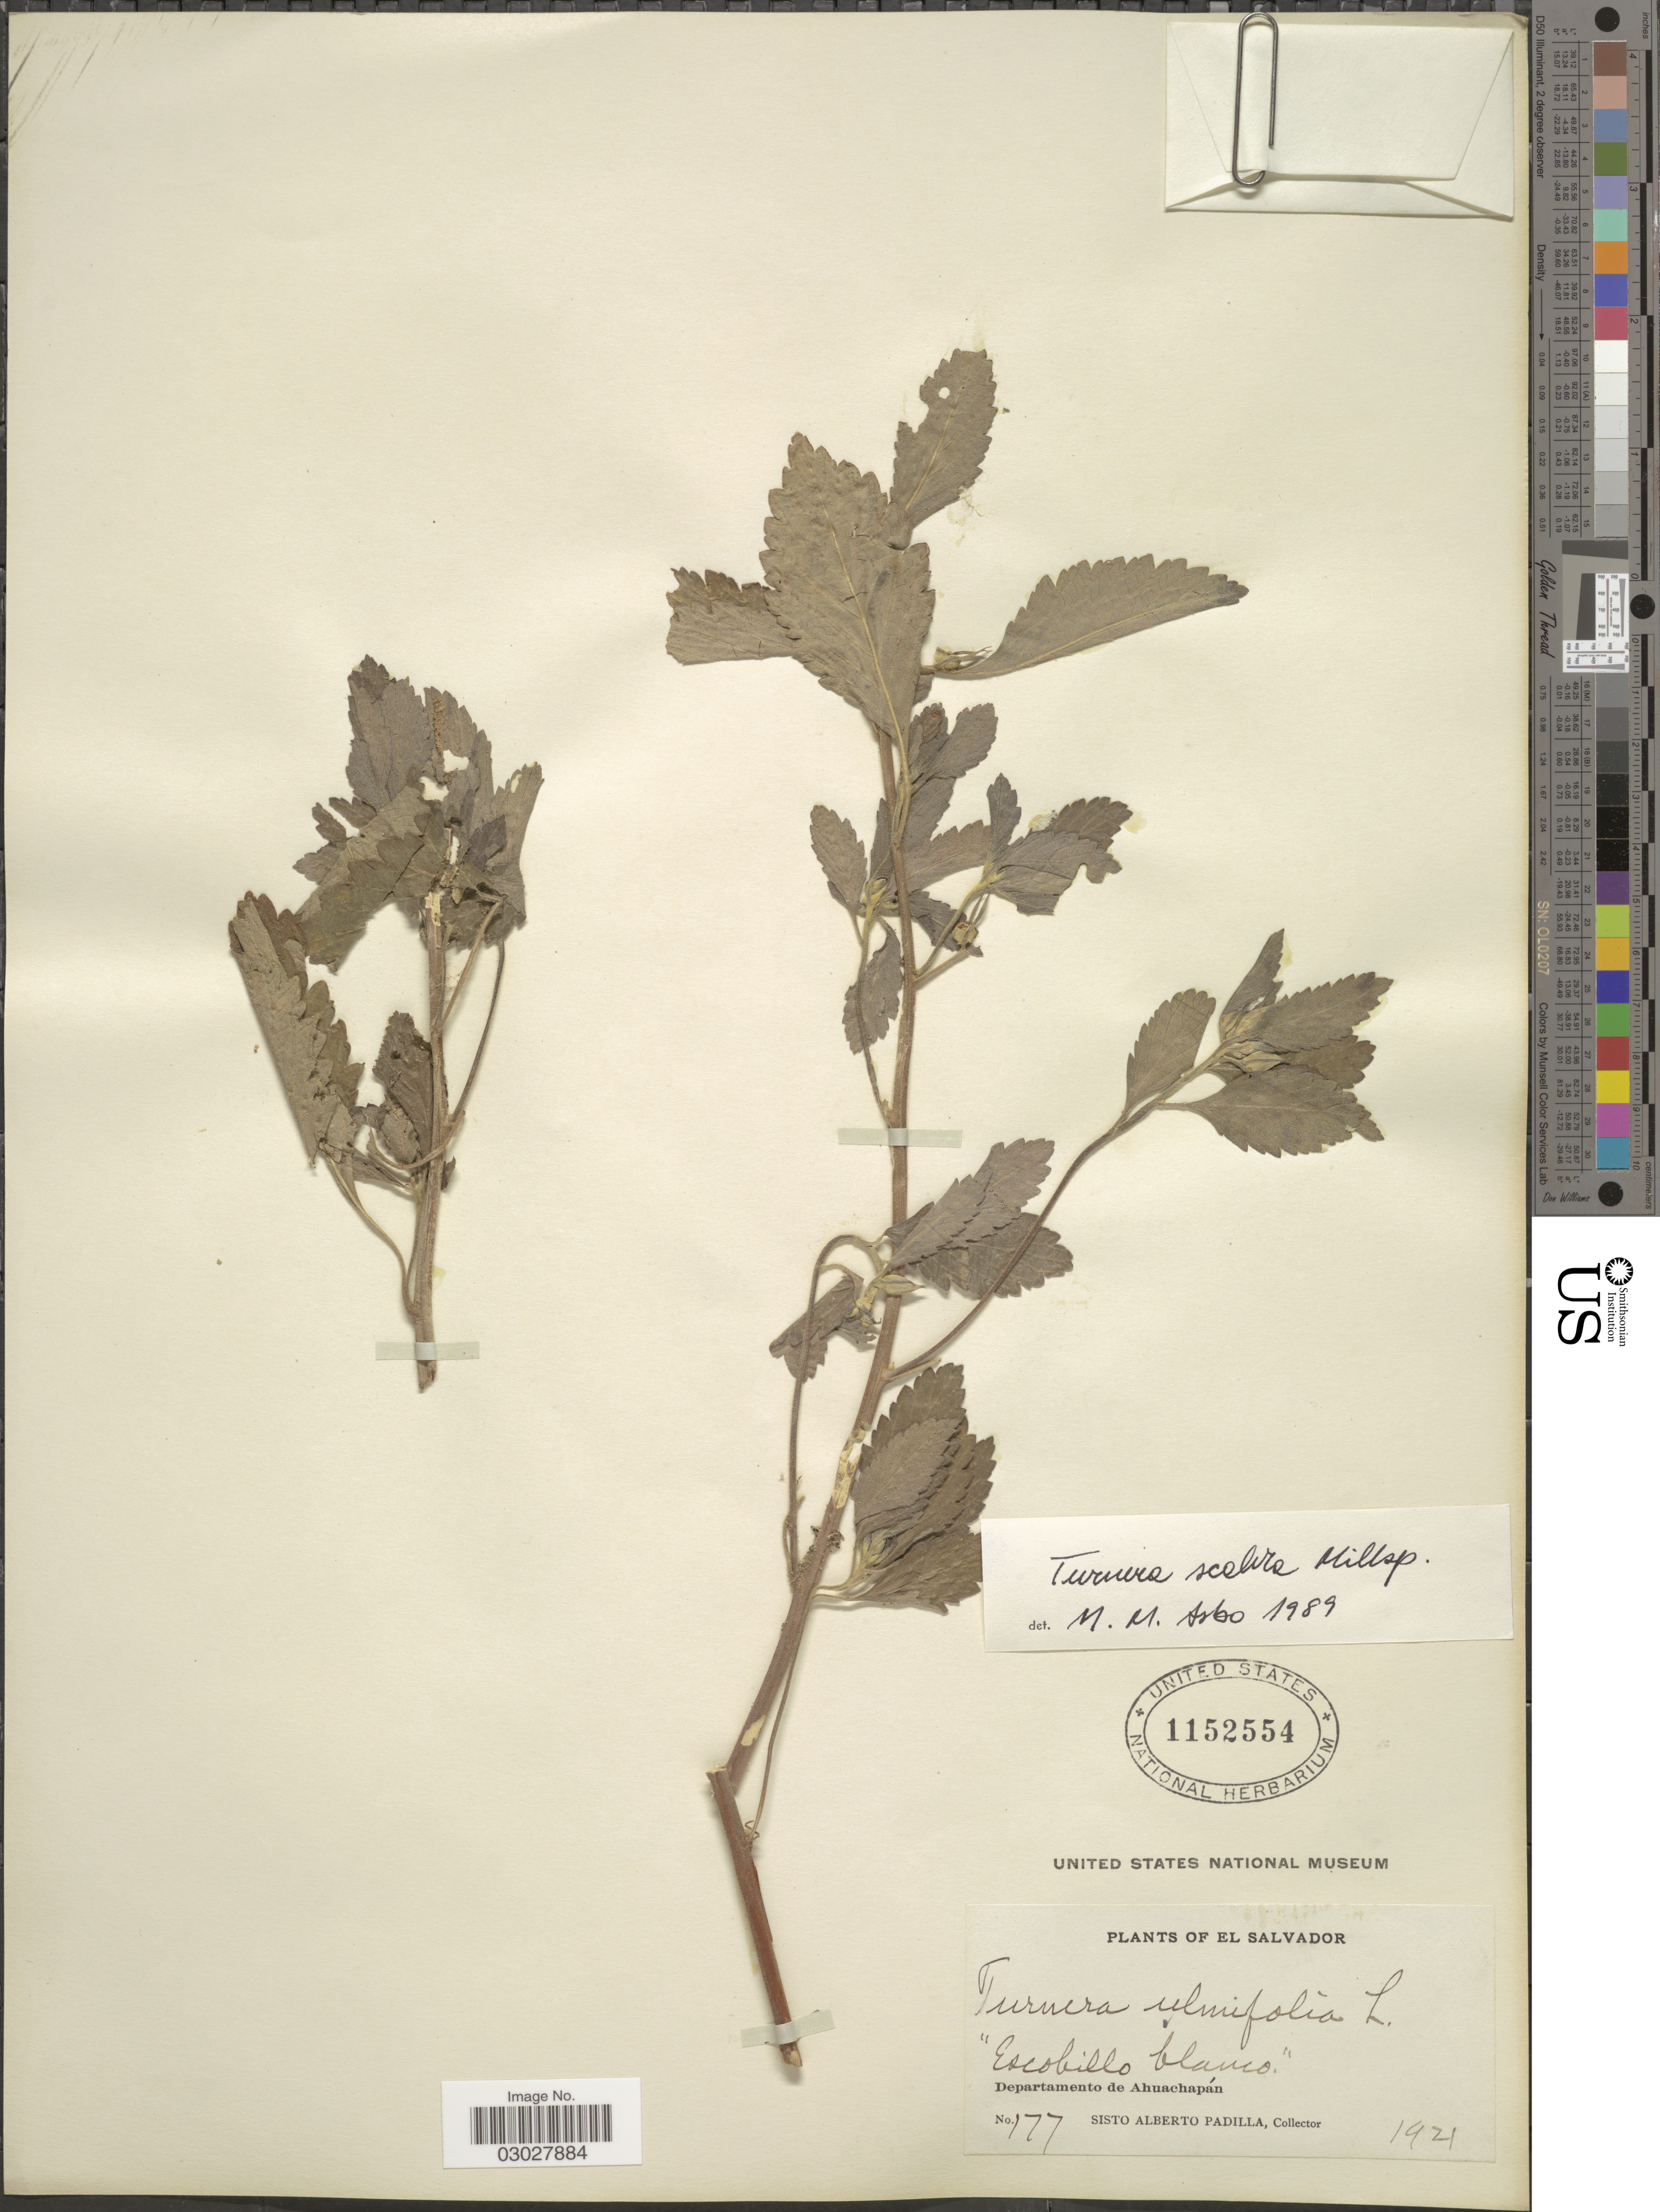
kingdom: Plantae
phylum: Tracheophyta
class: Magnoliopsida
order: Malpighiales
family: Turneraceae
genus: Turnera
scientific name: Turnera scabra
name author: Millsp.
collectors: S. A. Padilla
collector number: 177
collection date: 1921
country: El Salvador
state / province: Ahuachapan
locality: Departamento de Ahuachapán.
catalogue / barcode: US 1152554